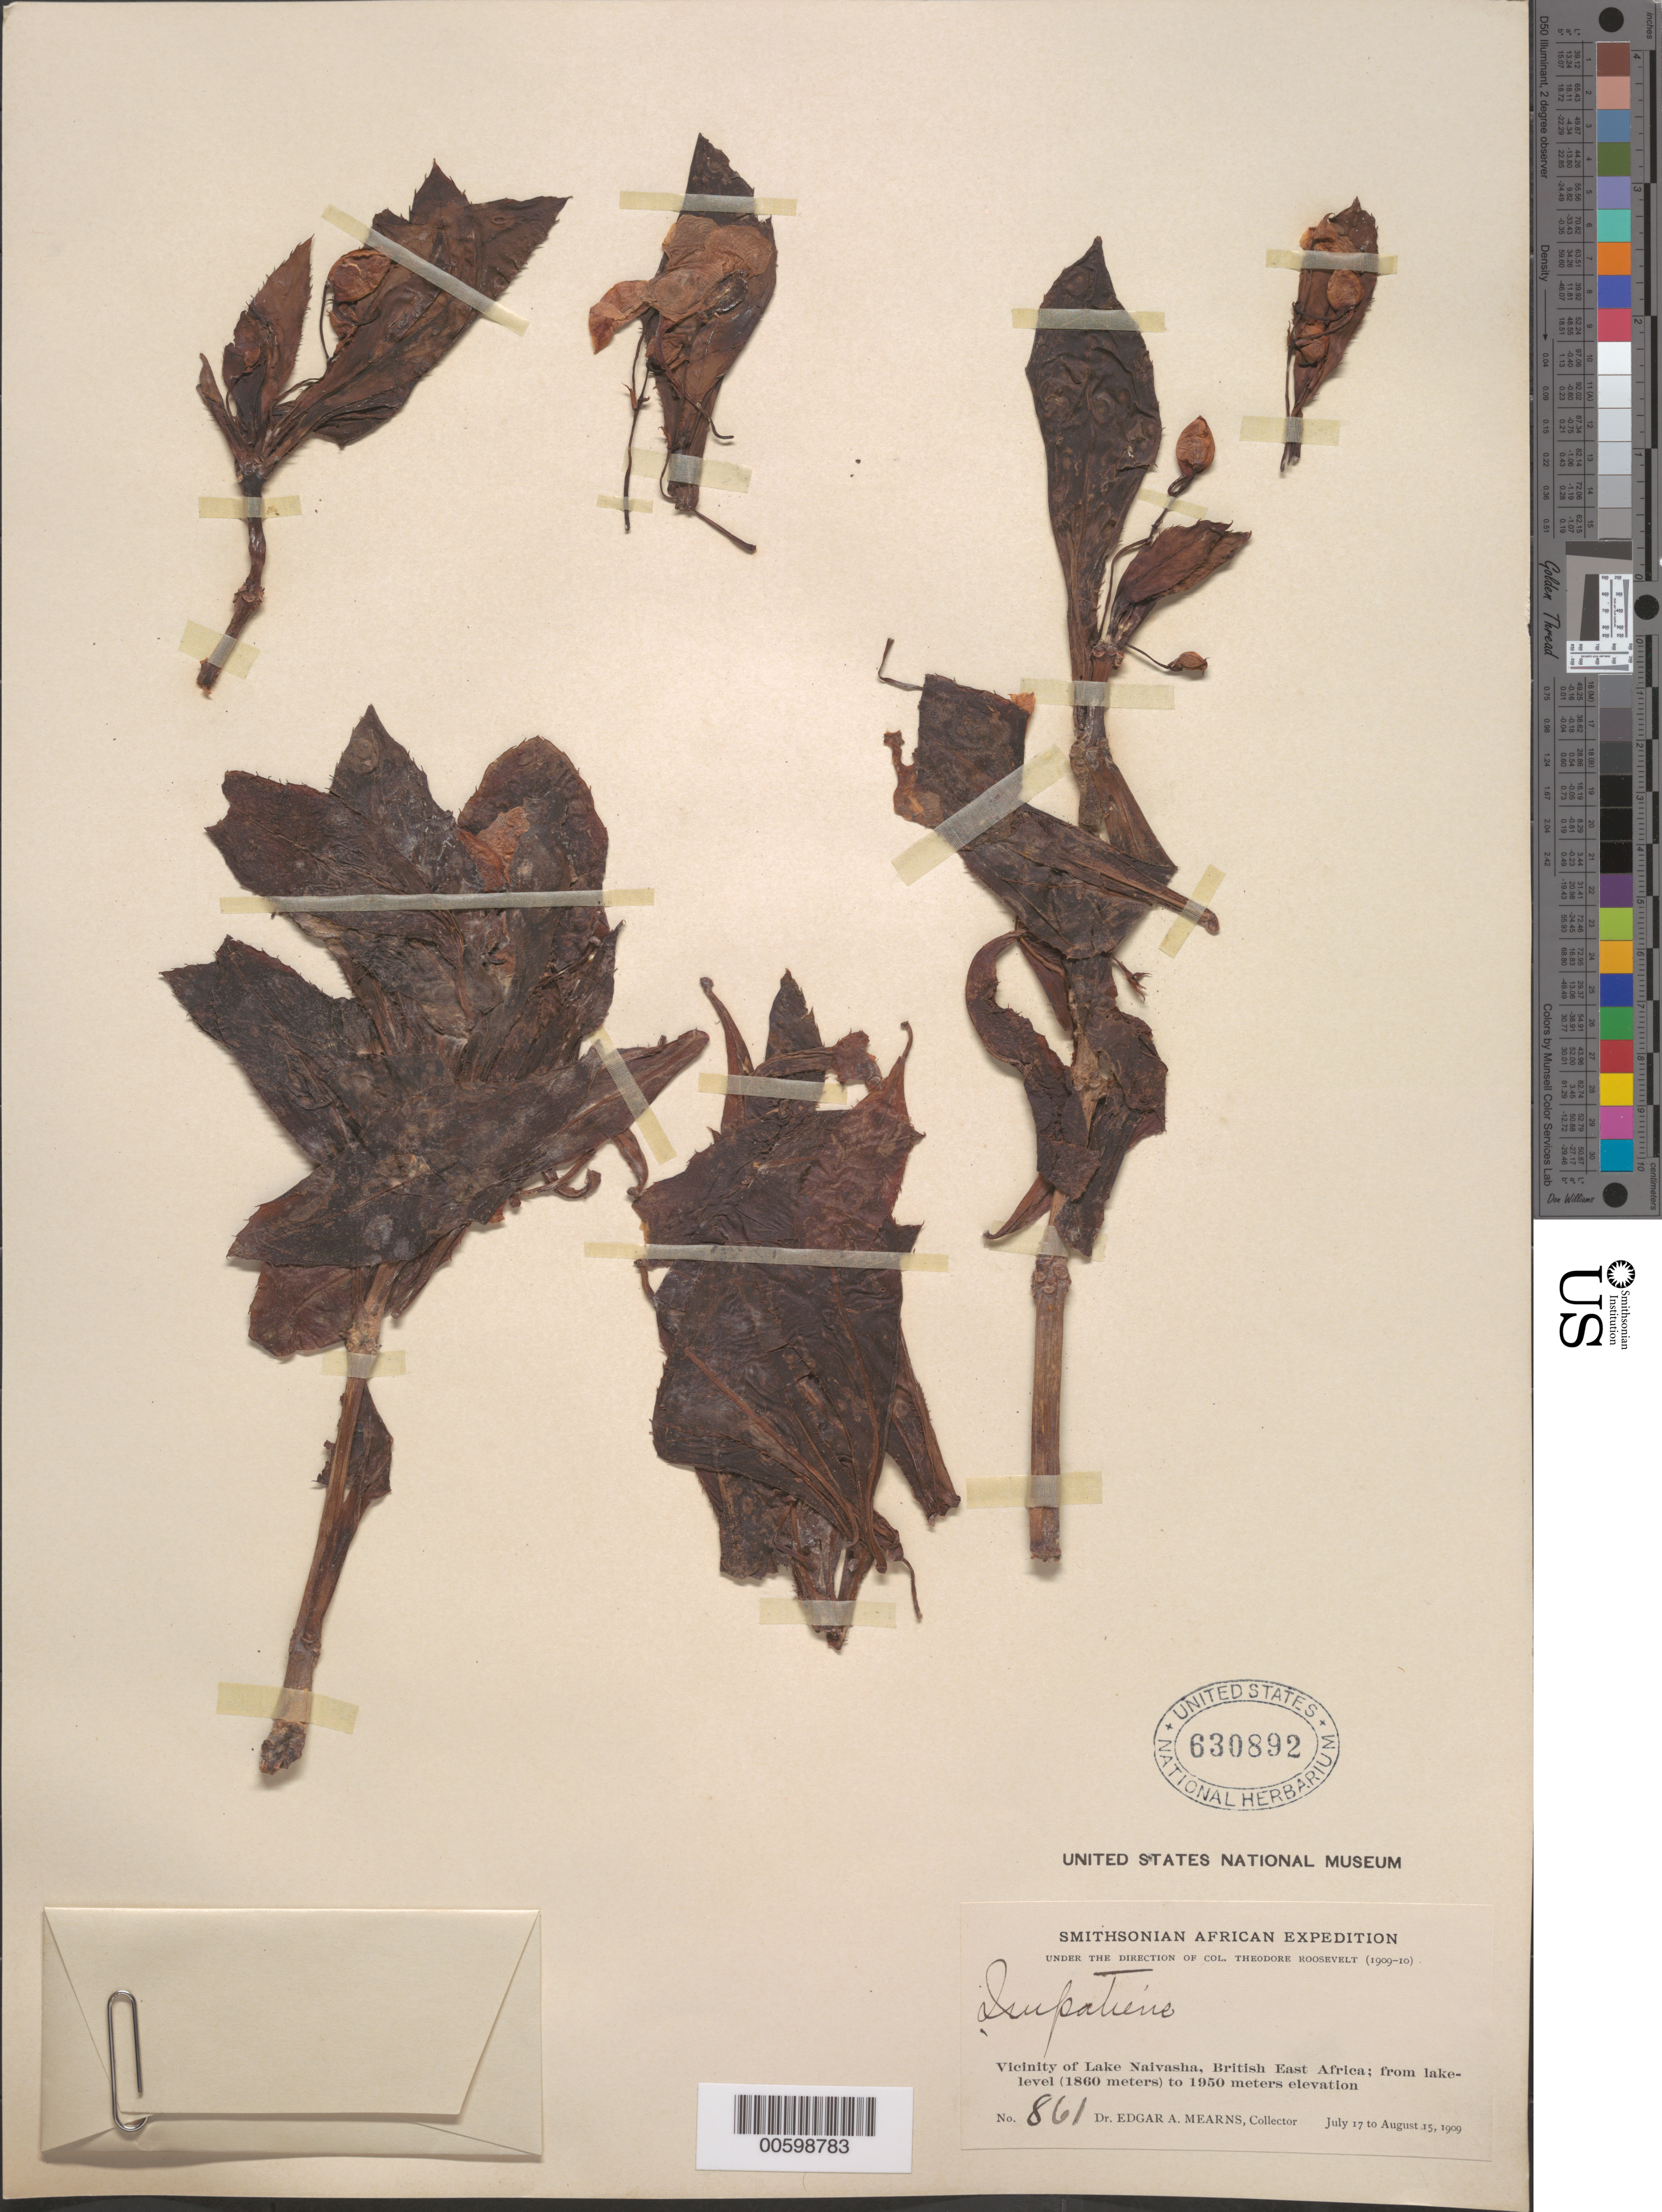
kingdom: Plantae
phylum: Tracheophyta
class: Magnoliopsida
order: Ericales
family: Balsaminaceae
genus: Impatiens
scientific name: Impatiens sp.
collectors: E. A. Mearns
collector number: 861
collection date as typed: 17 Jul 1909 to 15 Aug 1909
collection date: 1909-07-17/1909-08-15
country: Kenya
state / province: Nakuru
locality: Vicinity of Lake Naivasha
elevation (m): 1860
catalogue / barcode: US 630892